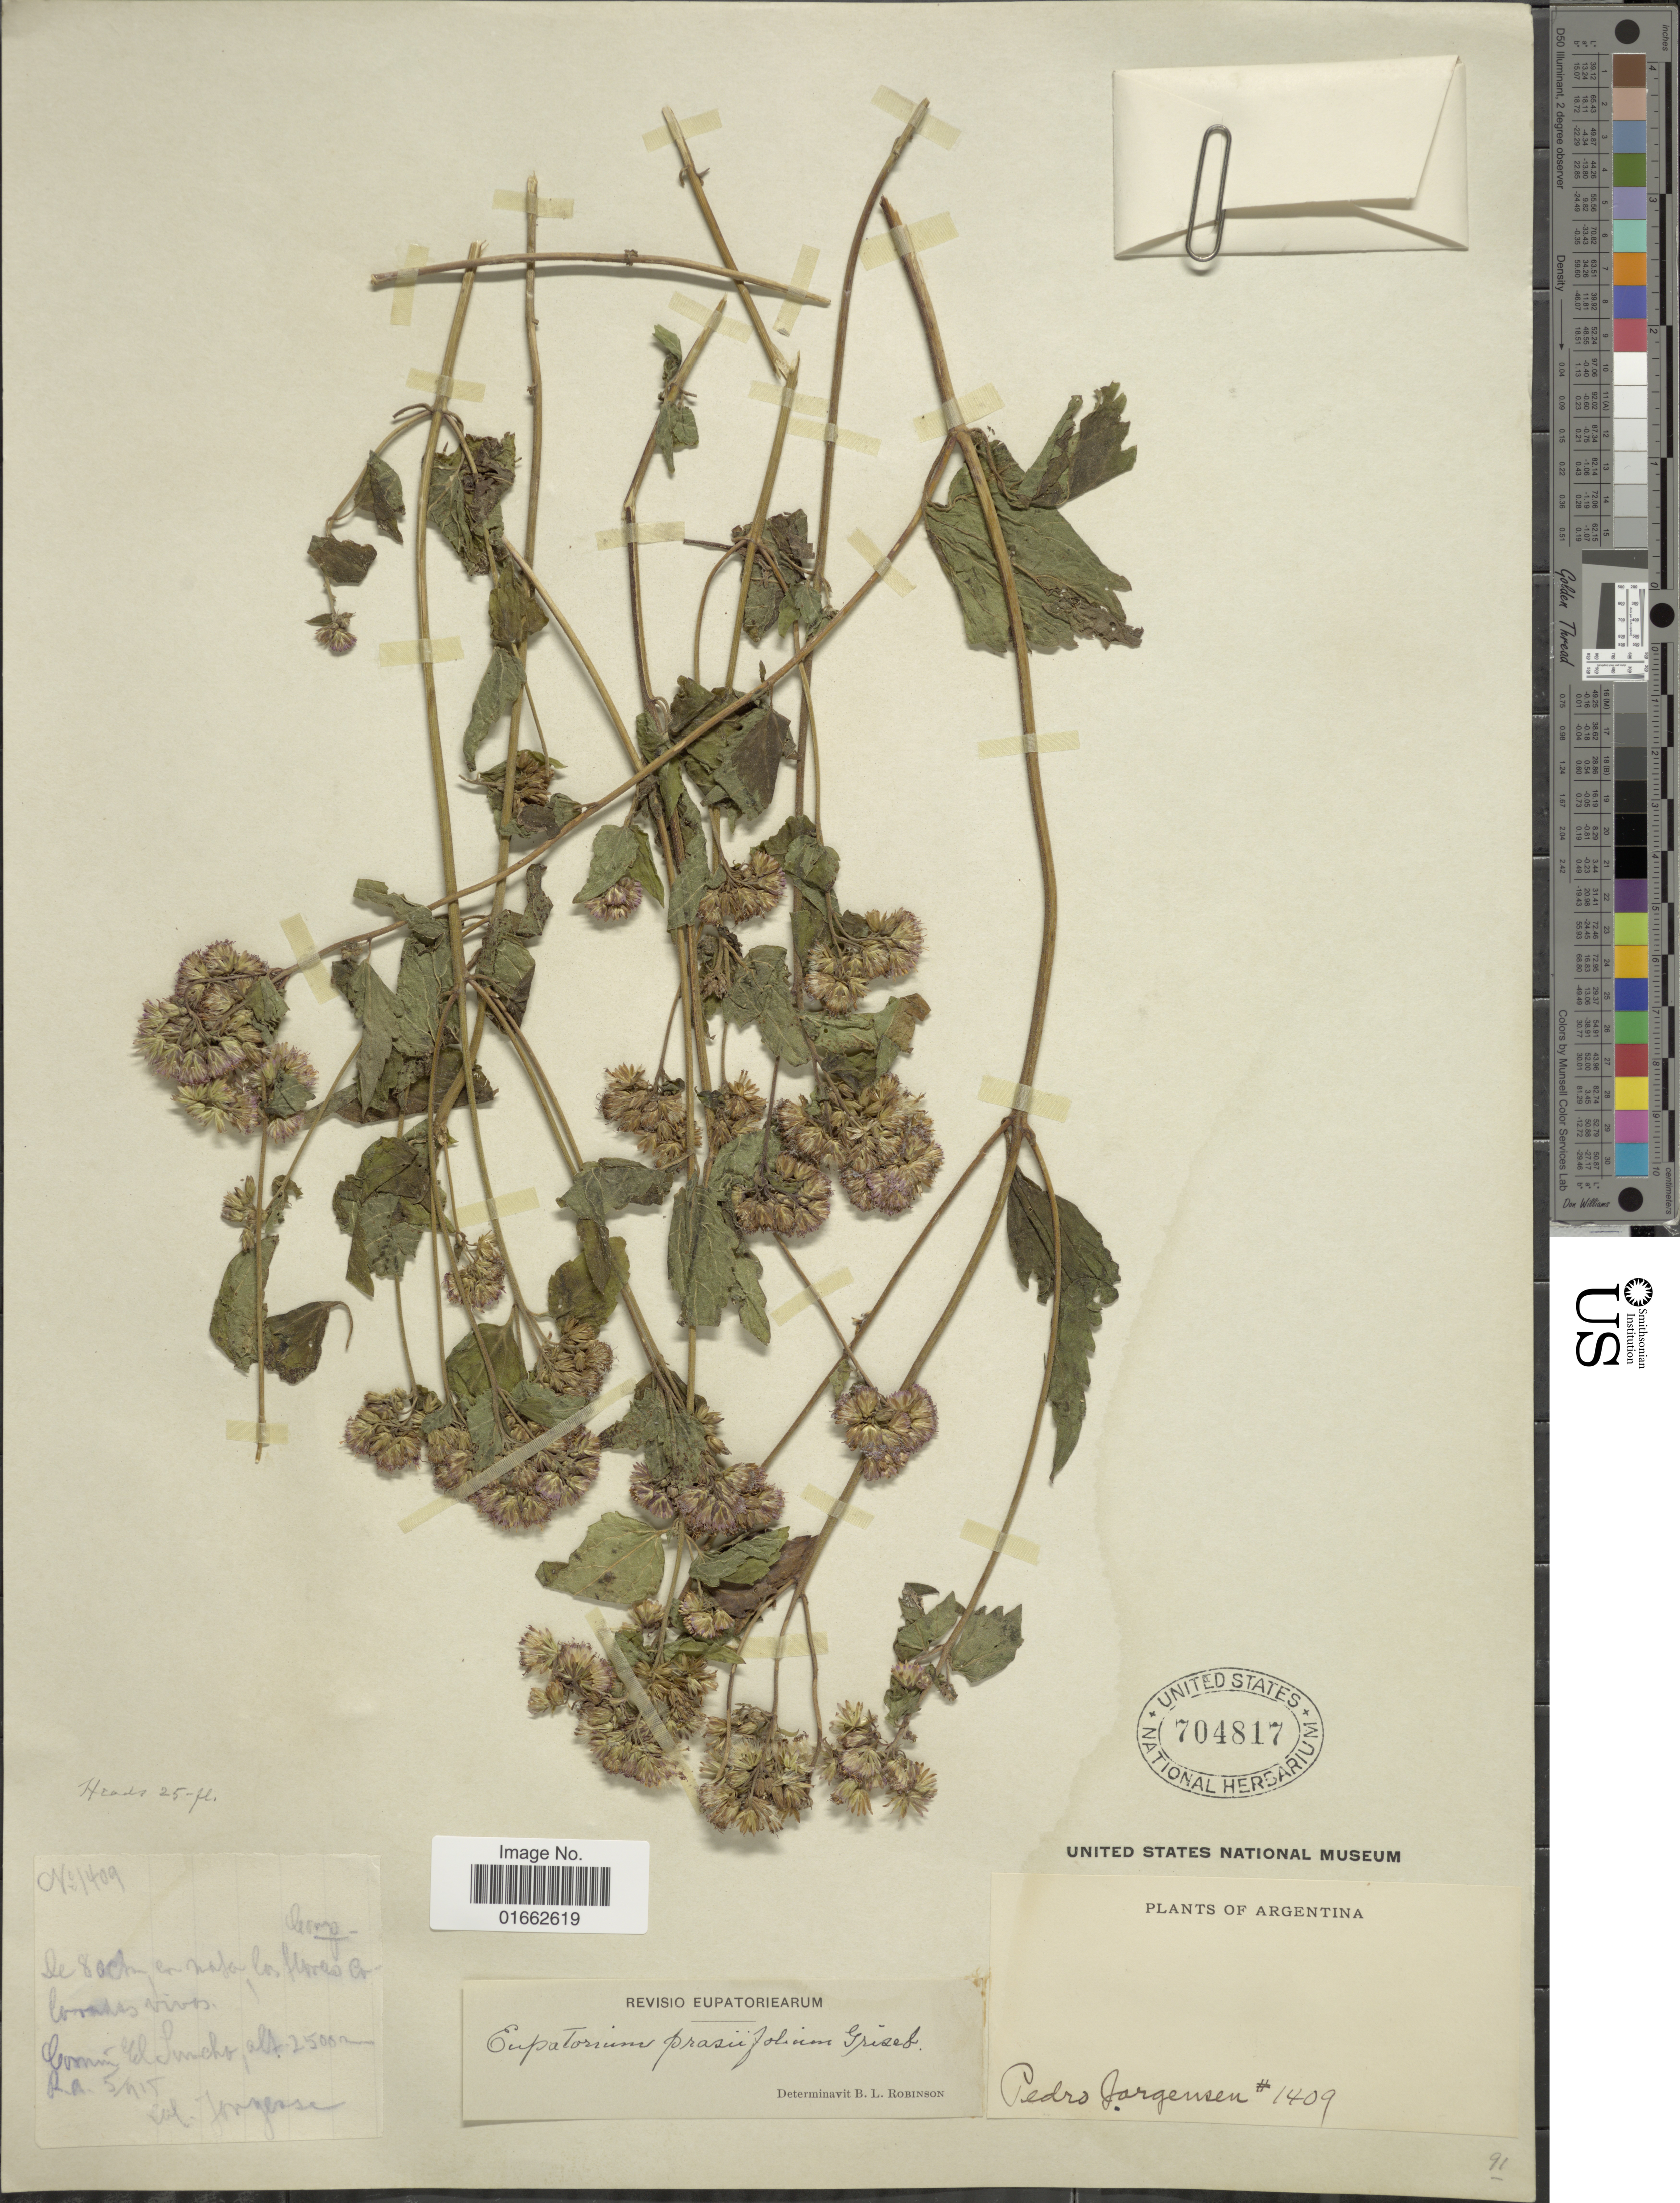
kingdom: Plantae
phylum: Tracheophyta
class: Magnoliopsida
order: Asterales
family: Asteraceae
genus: Fleischmannia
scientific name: Fleischmannia prasiifolia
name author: (Griseb.) R.M. King & H. Rob.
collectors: P. Jörgensen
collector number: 1409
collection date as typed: Transcribed d/m/y: 5/9/15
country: Argentina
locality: Comin del Suncho, R. A.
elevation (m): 2500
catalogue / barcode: US 704817